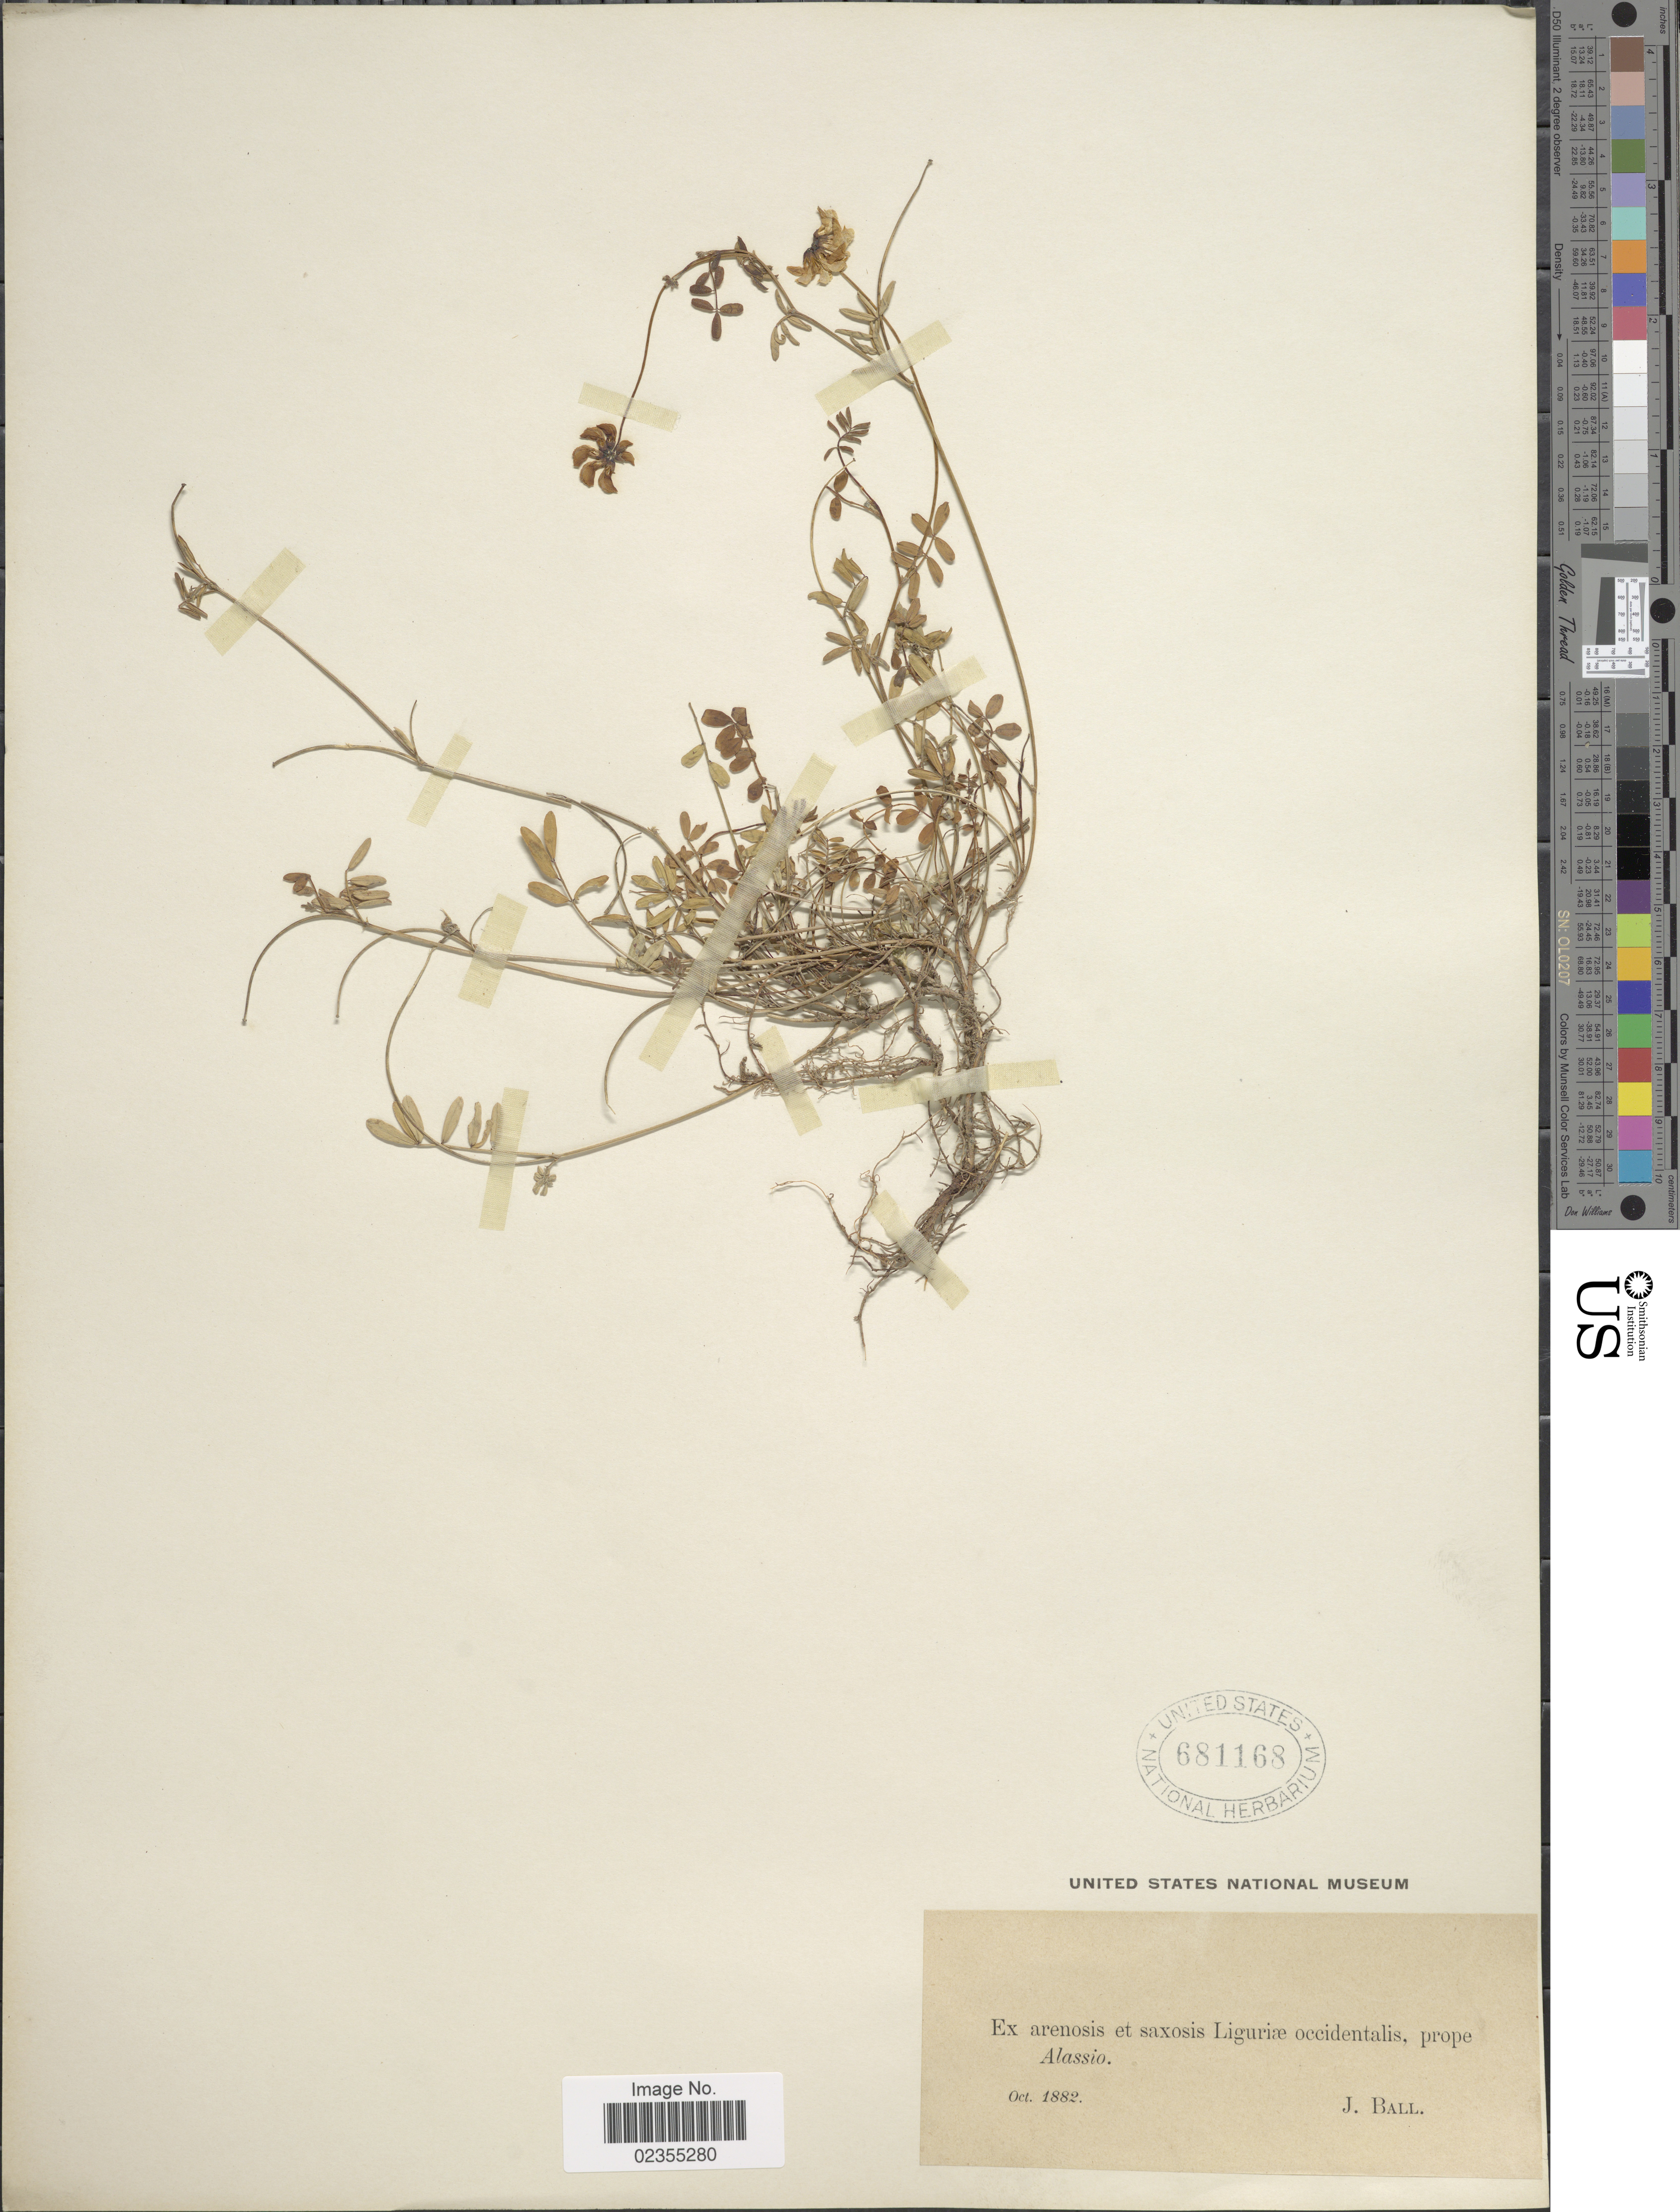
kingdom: Plantae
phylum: Tracheophyta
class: Magnoliopsida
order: Fabales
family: Fabaceae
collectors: J. Ball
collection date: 1882-10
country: Italy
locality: Ex arenosis et saxosis Liguriæ occidentalis, prope Alassio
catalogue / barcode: US 681168